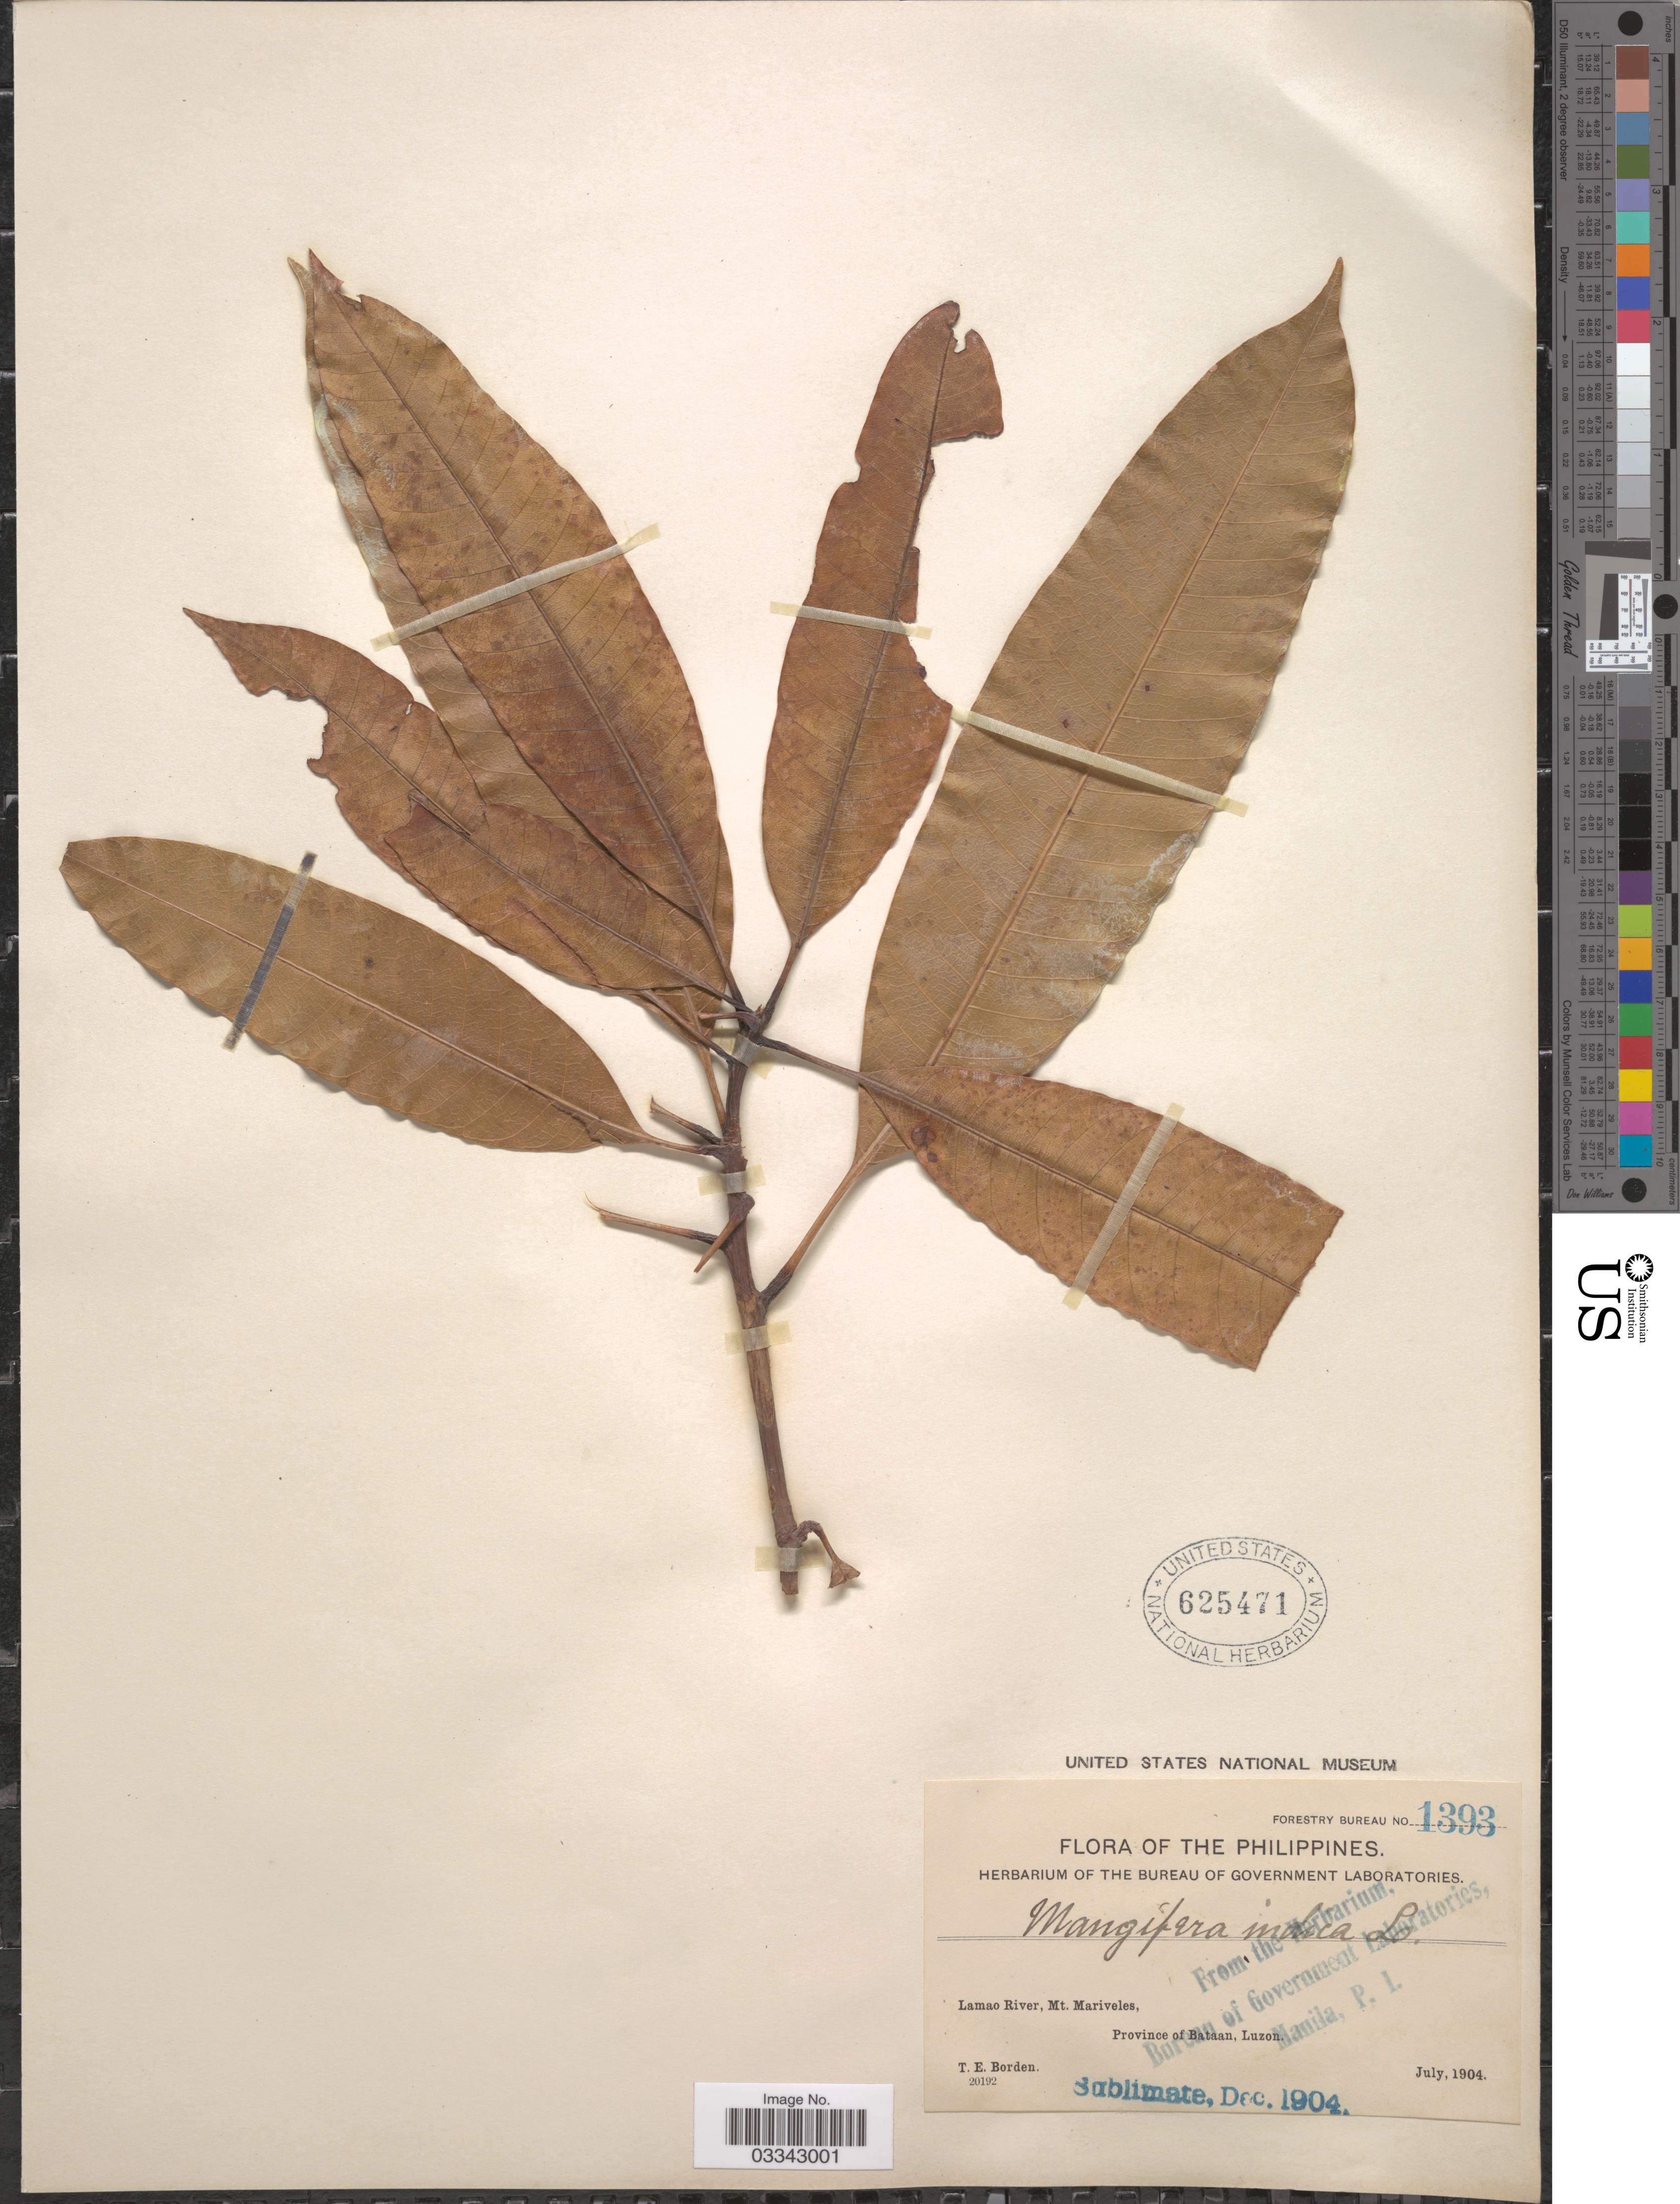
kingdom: Plantae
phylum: Tracheophyta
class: Magnoliopsida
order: Sapindales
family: Anacardiaceae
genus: Mangifera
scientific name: Mangifera indica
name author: L.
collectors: T. E. Borden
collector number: Forestry Bureau 1393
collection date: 1904-07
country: Philippines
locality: Lamao River, Mt. Mariveles, Province of Bataan, Luzon.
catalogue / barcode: US 625471